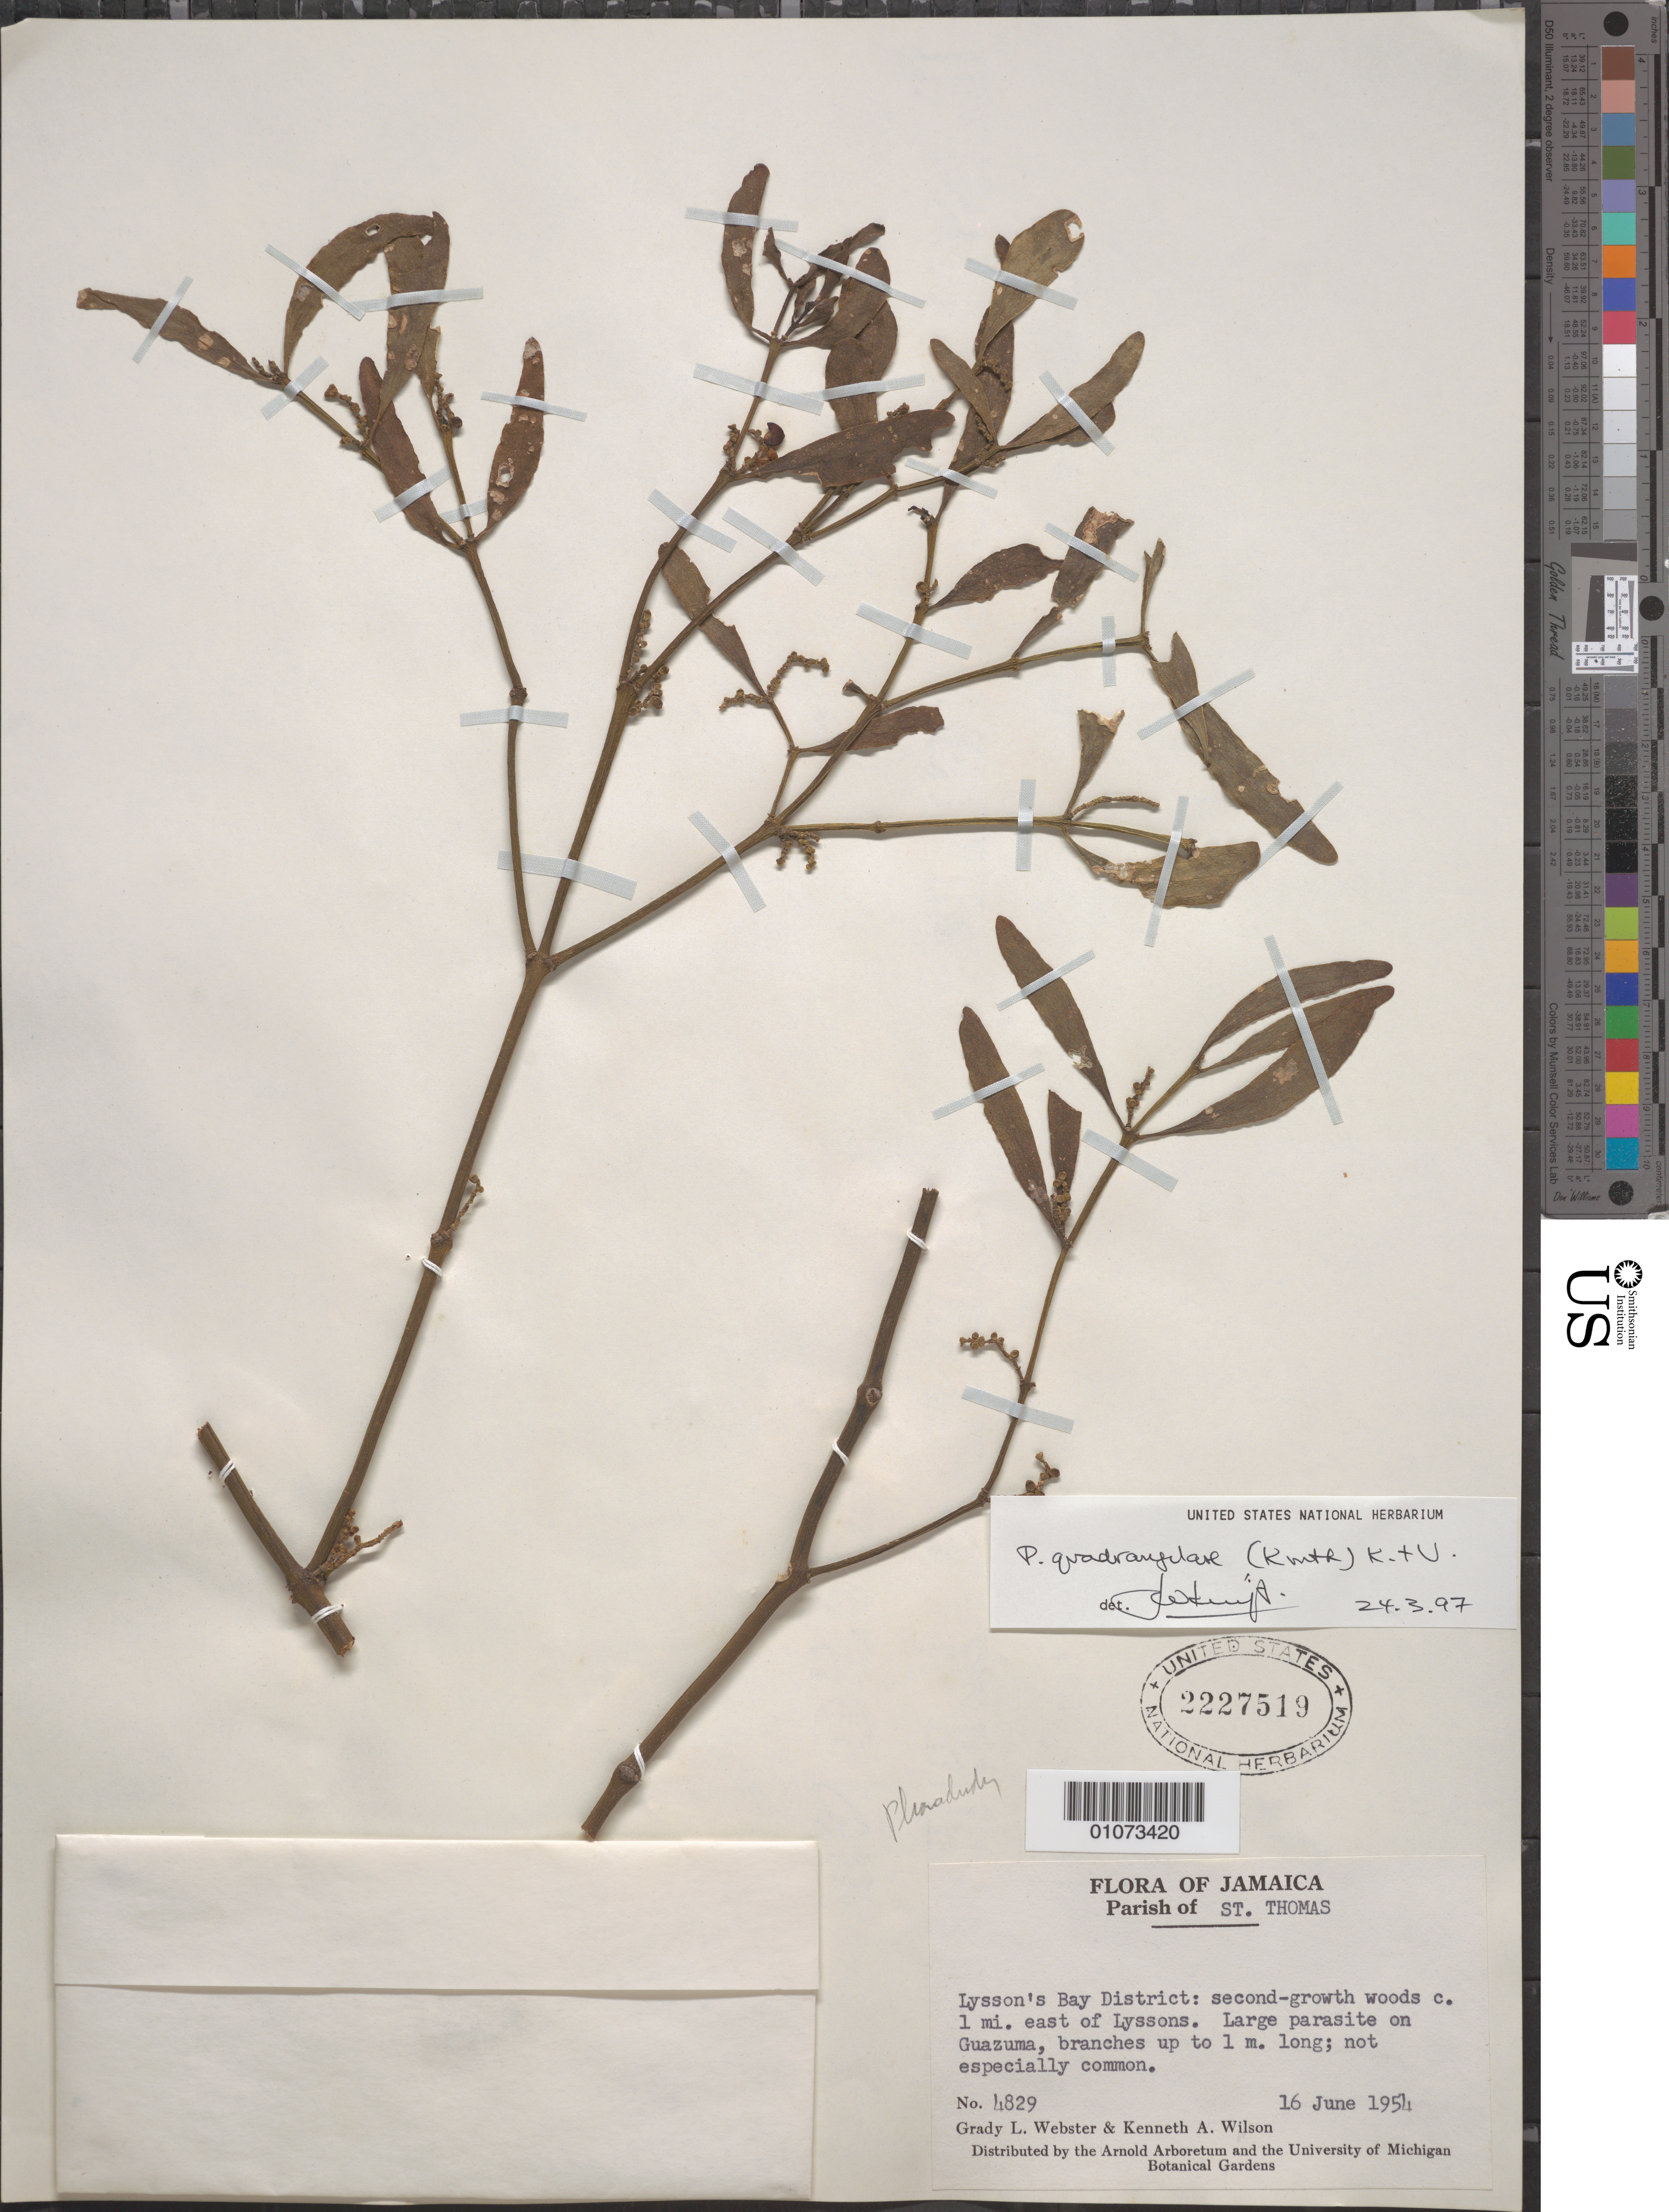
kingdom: Plantae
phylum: Tracheophyta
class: Magnoliopsida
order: Santalales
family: Viscaceae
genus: Phoradendron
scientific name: Phoradendron quadrangulare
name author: (Kunth) Griseb.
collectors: G. L. Webster & K. A. Wilson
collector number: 4829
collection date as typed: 16 Jun 1954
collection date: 1954-06-16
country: Jamaica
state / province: Saint Thomas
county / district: Lysson's Bay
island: Jamaica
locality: Lysson's Bay District: C. 1 mi. east of Lysoons.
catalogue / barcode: US 2227519